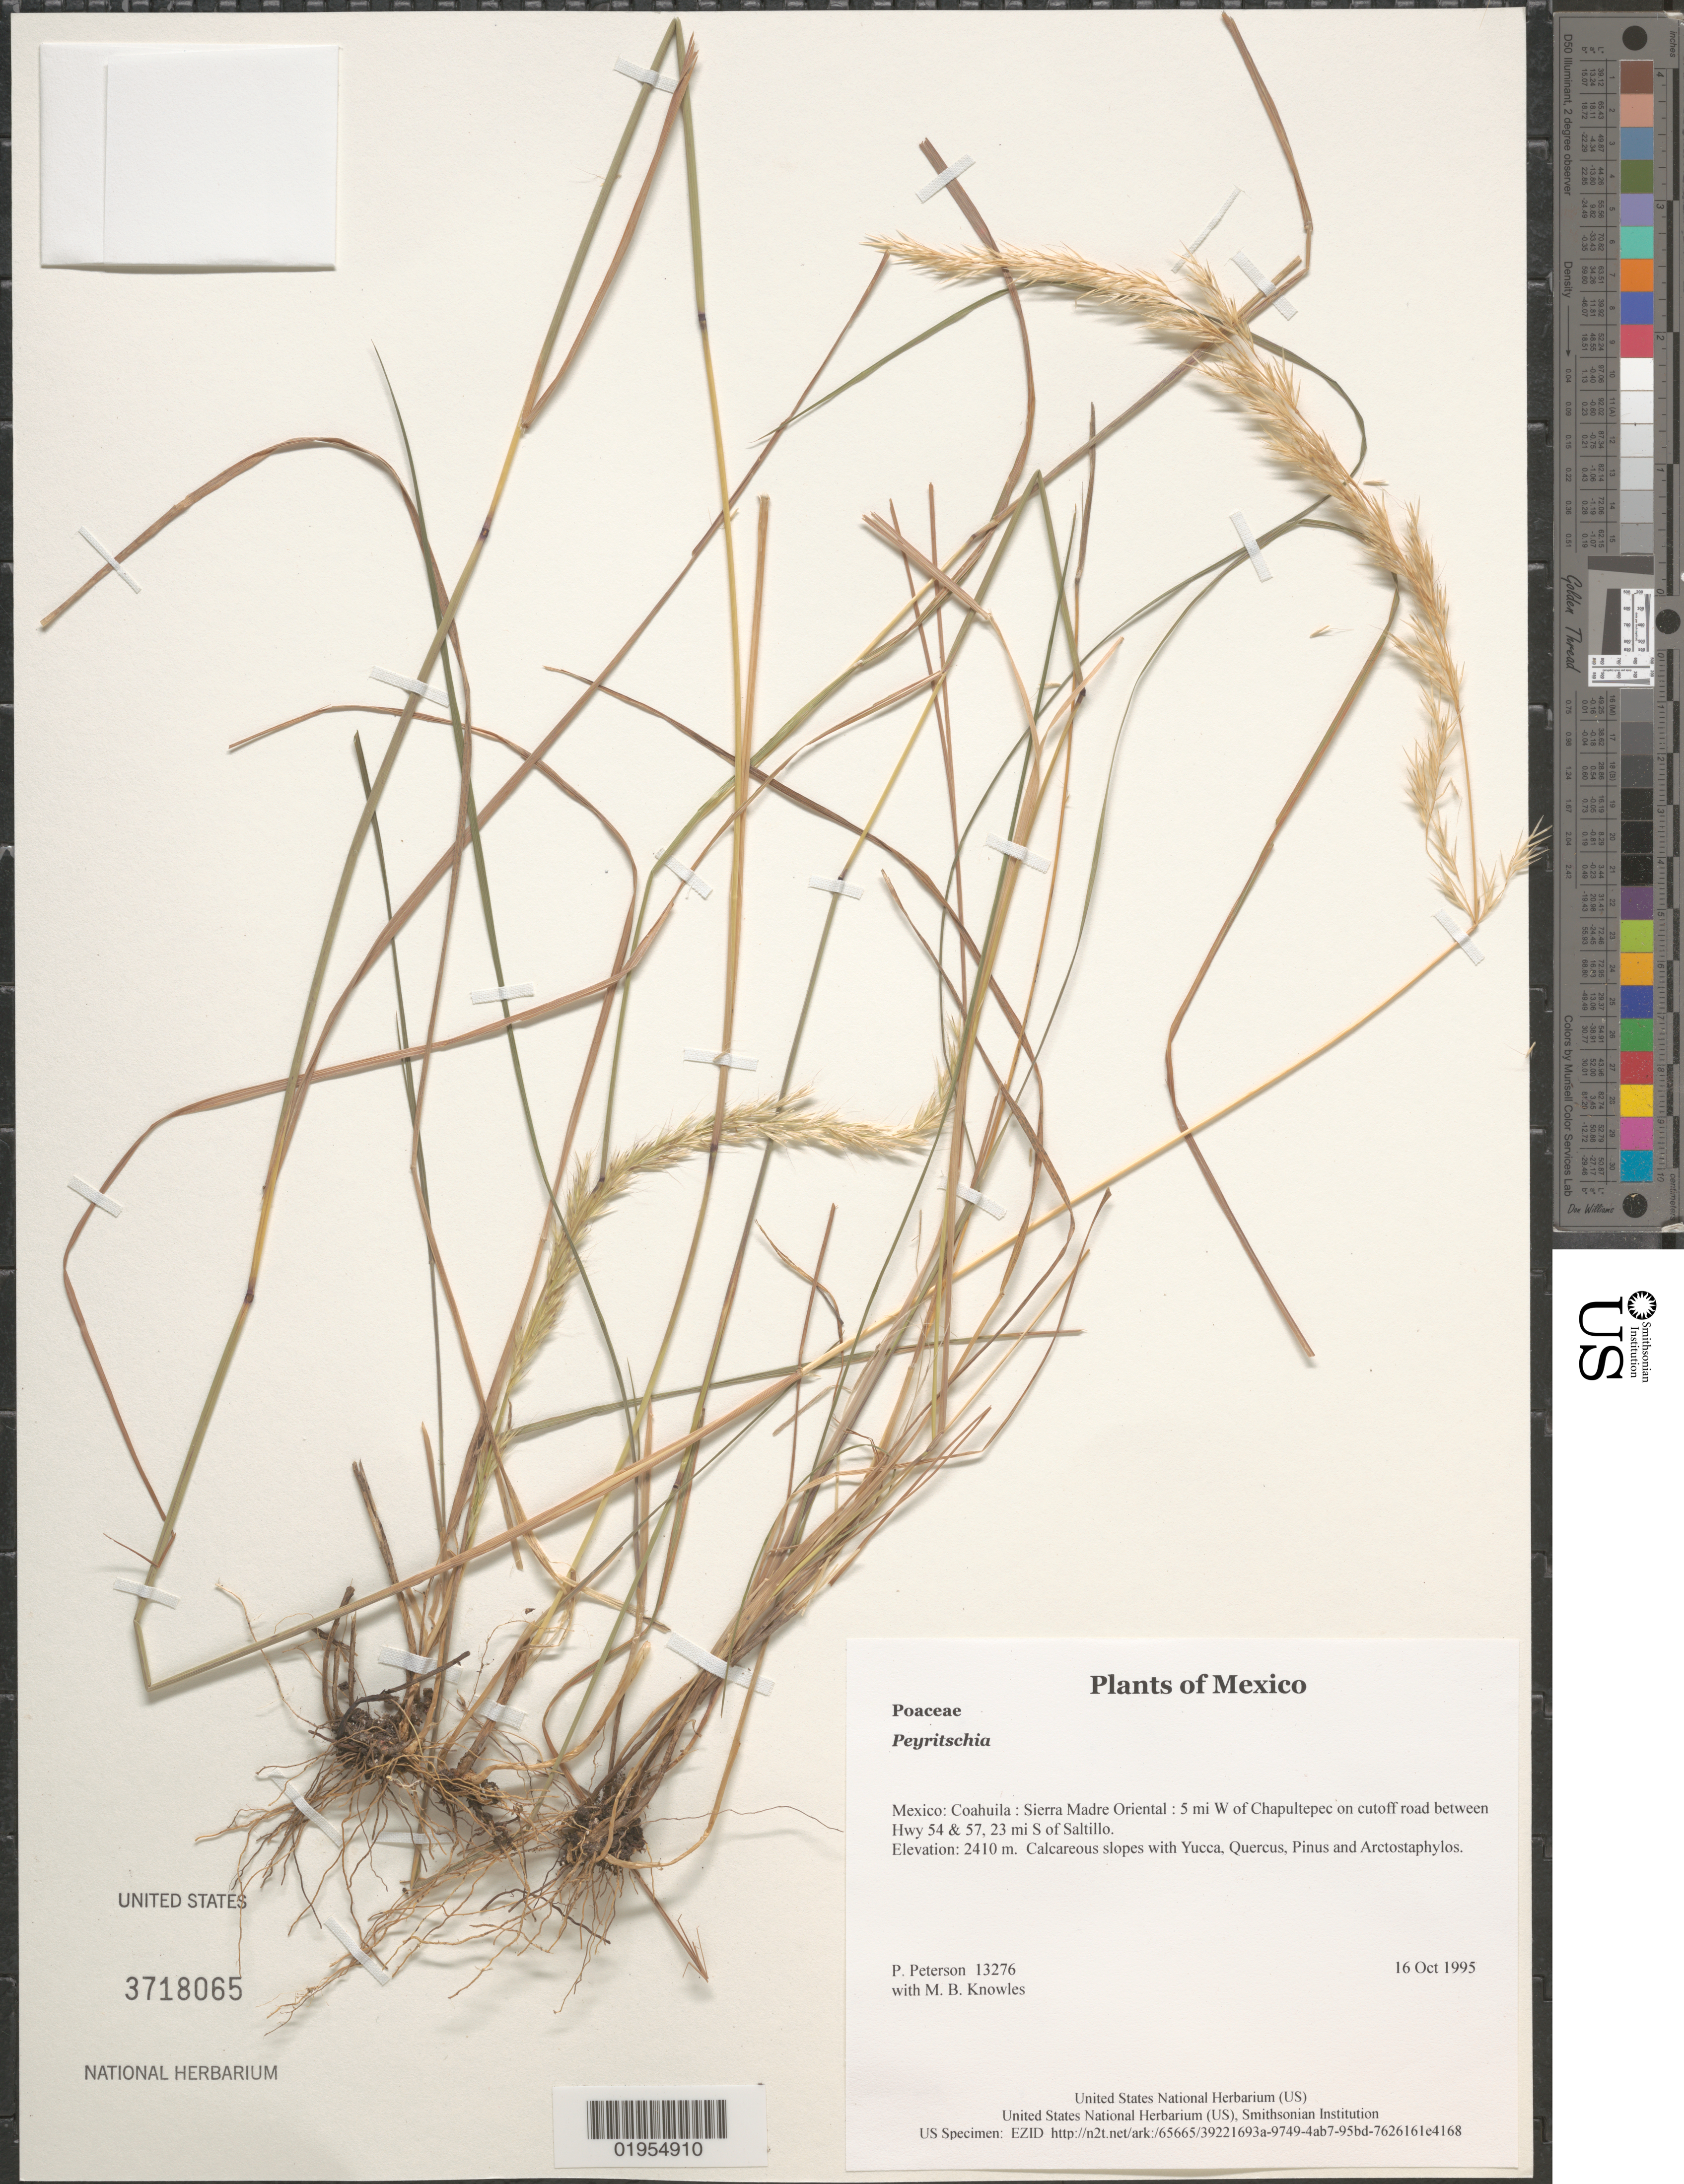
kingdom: Plantae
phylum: Tracheophyta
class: Liliopsida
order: Poales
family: Poaceae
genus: Peyritschia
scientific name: Peyritschia sp.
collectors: P. M. Peterson & M. B. Knowles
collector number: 13276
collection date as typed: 16 Oct 1995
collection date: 1995-10-16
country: Mexico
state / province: Coahuila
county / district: Sierra Madre Oriental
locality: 5 mi W of Chapultepec on cutoff road between Hwy 54 & 57, 23 mi S of Saltillo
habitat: Calcareous slopes with Yucca, Quercus, Pinus and Arctostaphylos.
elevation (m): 2410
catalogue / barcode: US 3718065